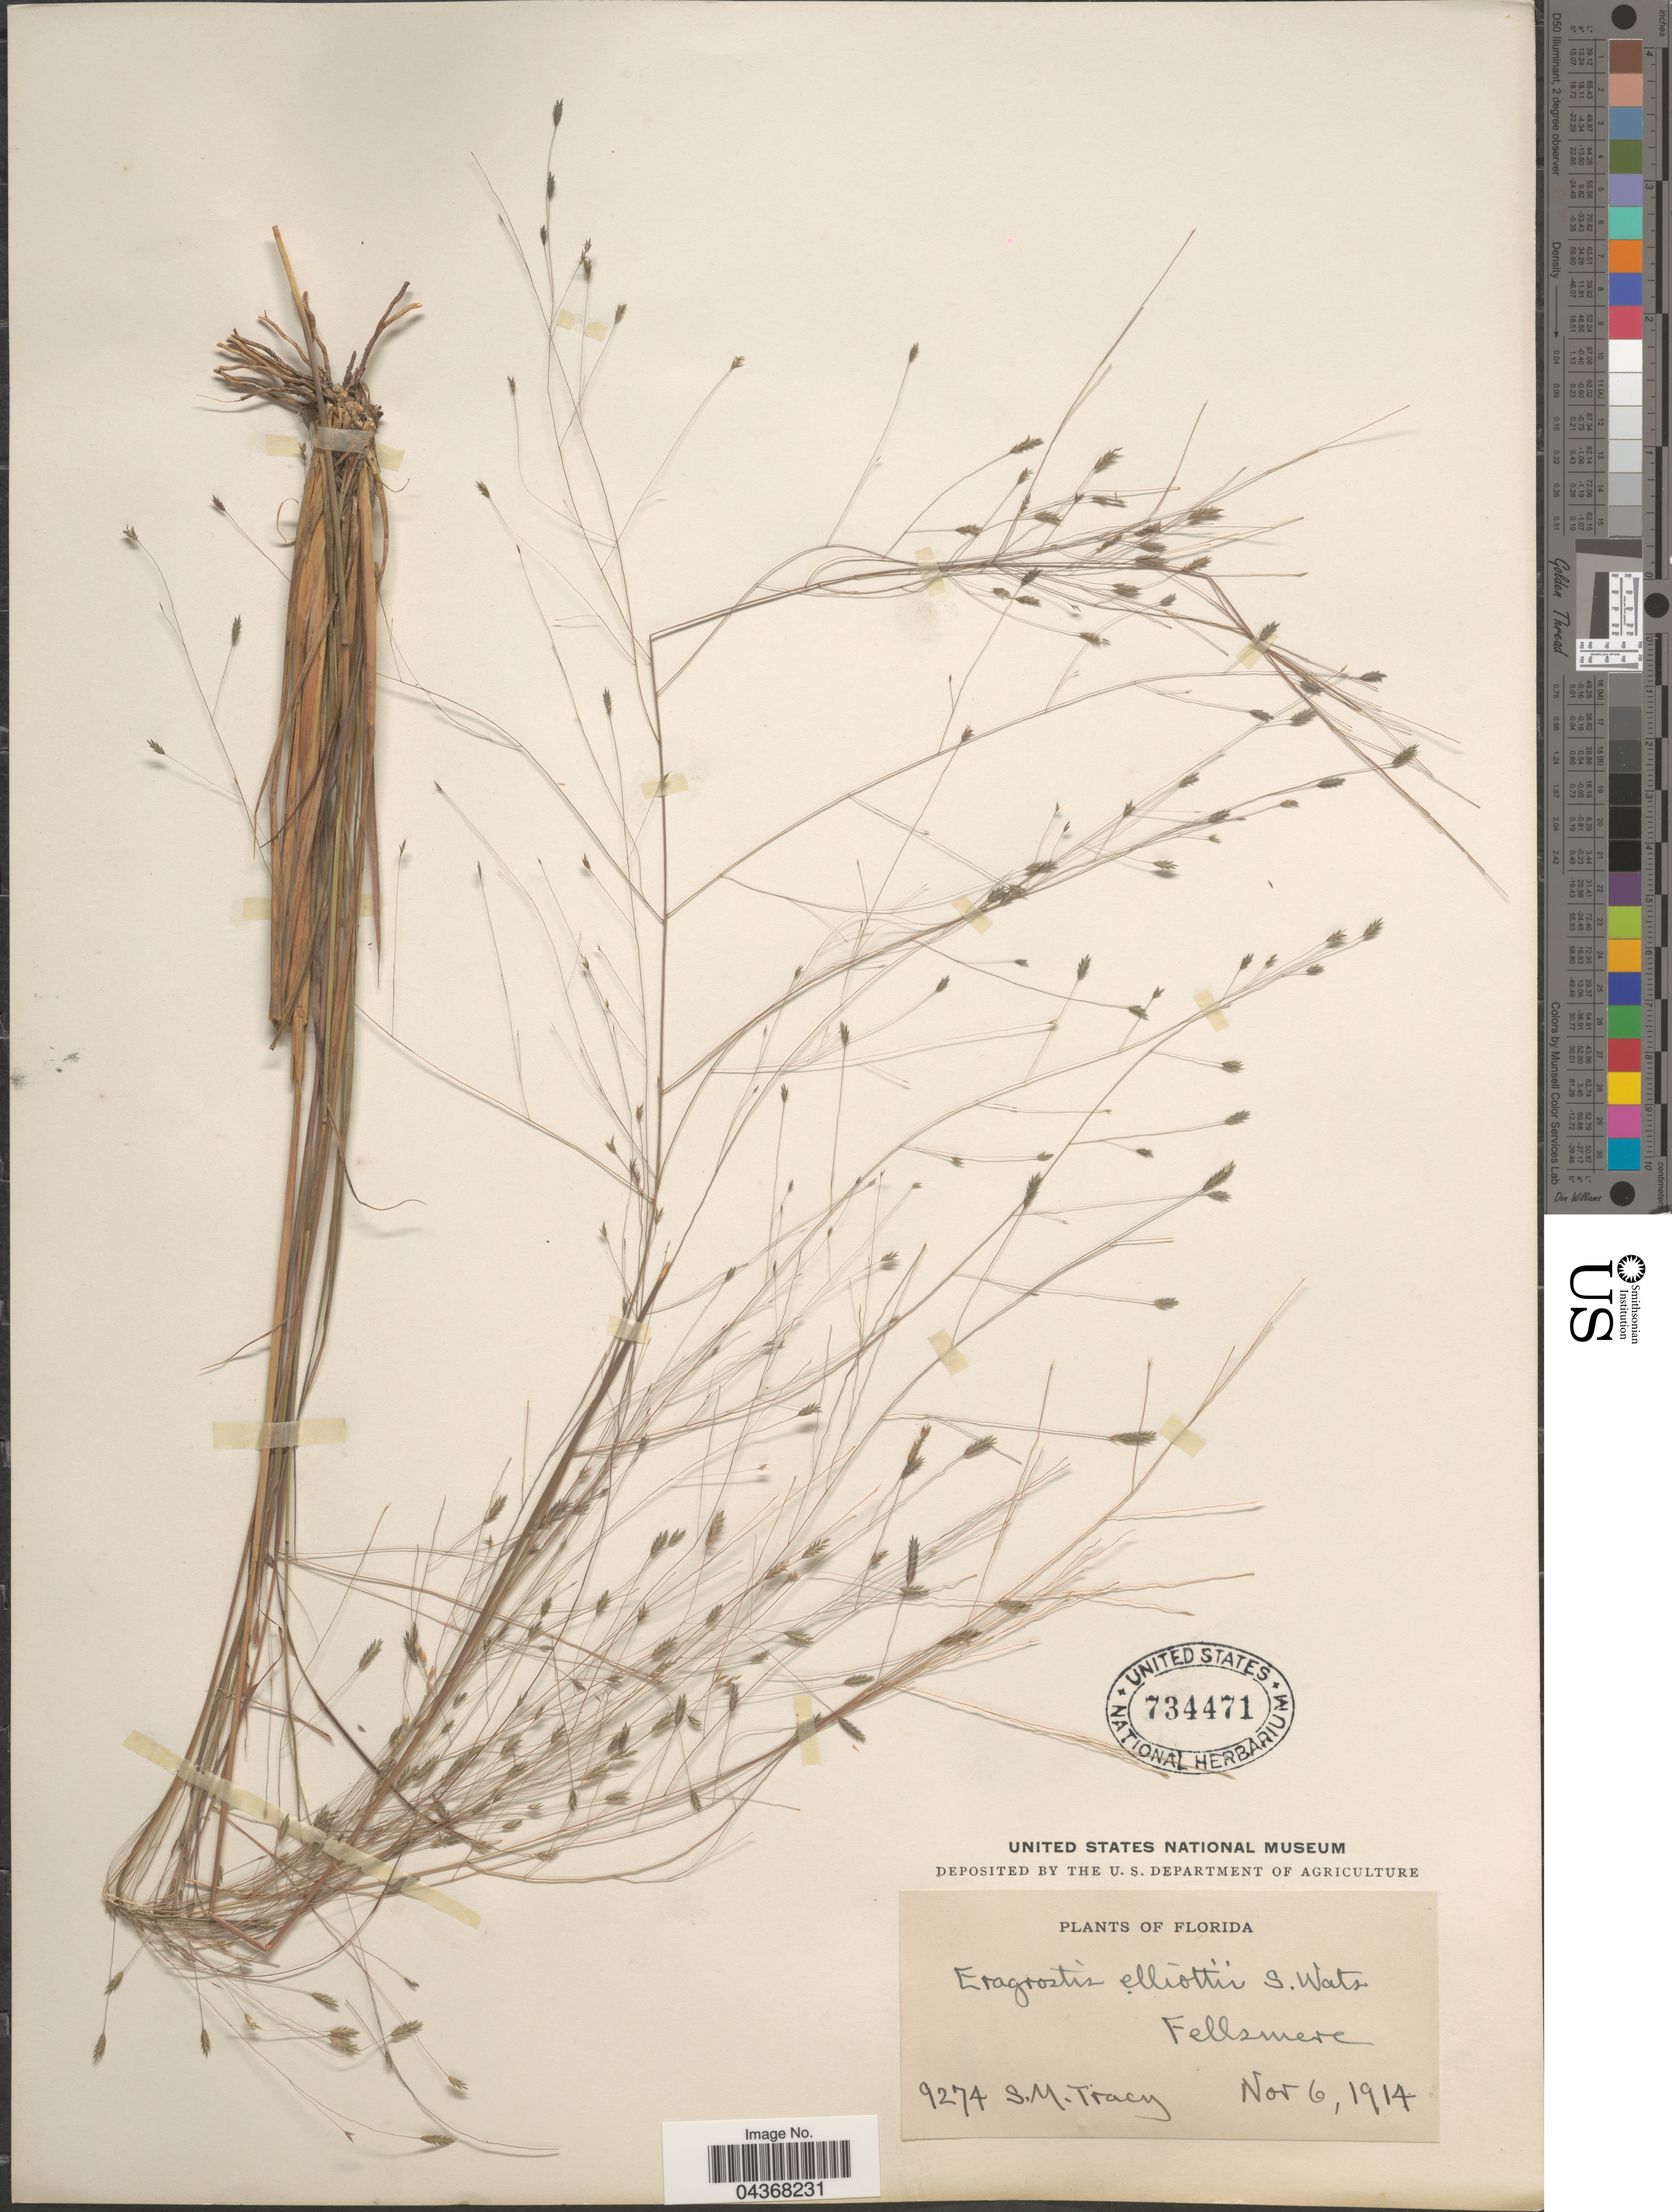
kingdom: Plantae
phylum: Tracheophyta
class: Liliopsida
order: Poales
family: Poaceae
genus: Eragrostis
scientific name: Eragrostis elliottii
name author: S. Watson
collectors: S. M. Tracy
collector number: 9274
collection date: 1914-11-06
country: United States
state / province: Florida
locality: Fellsmere.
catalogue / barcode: US 734471